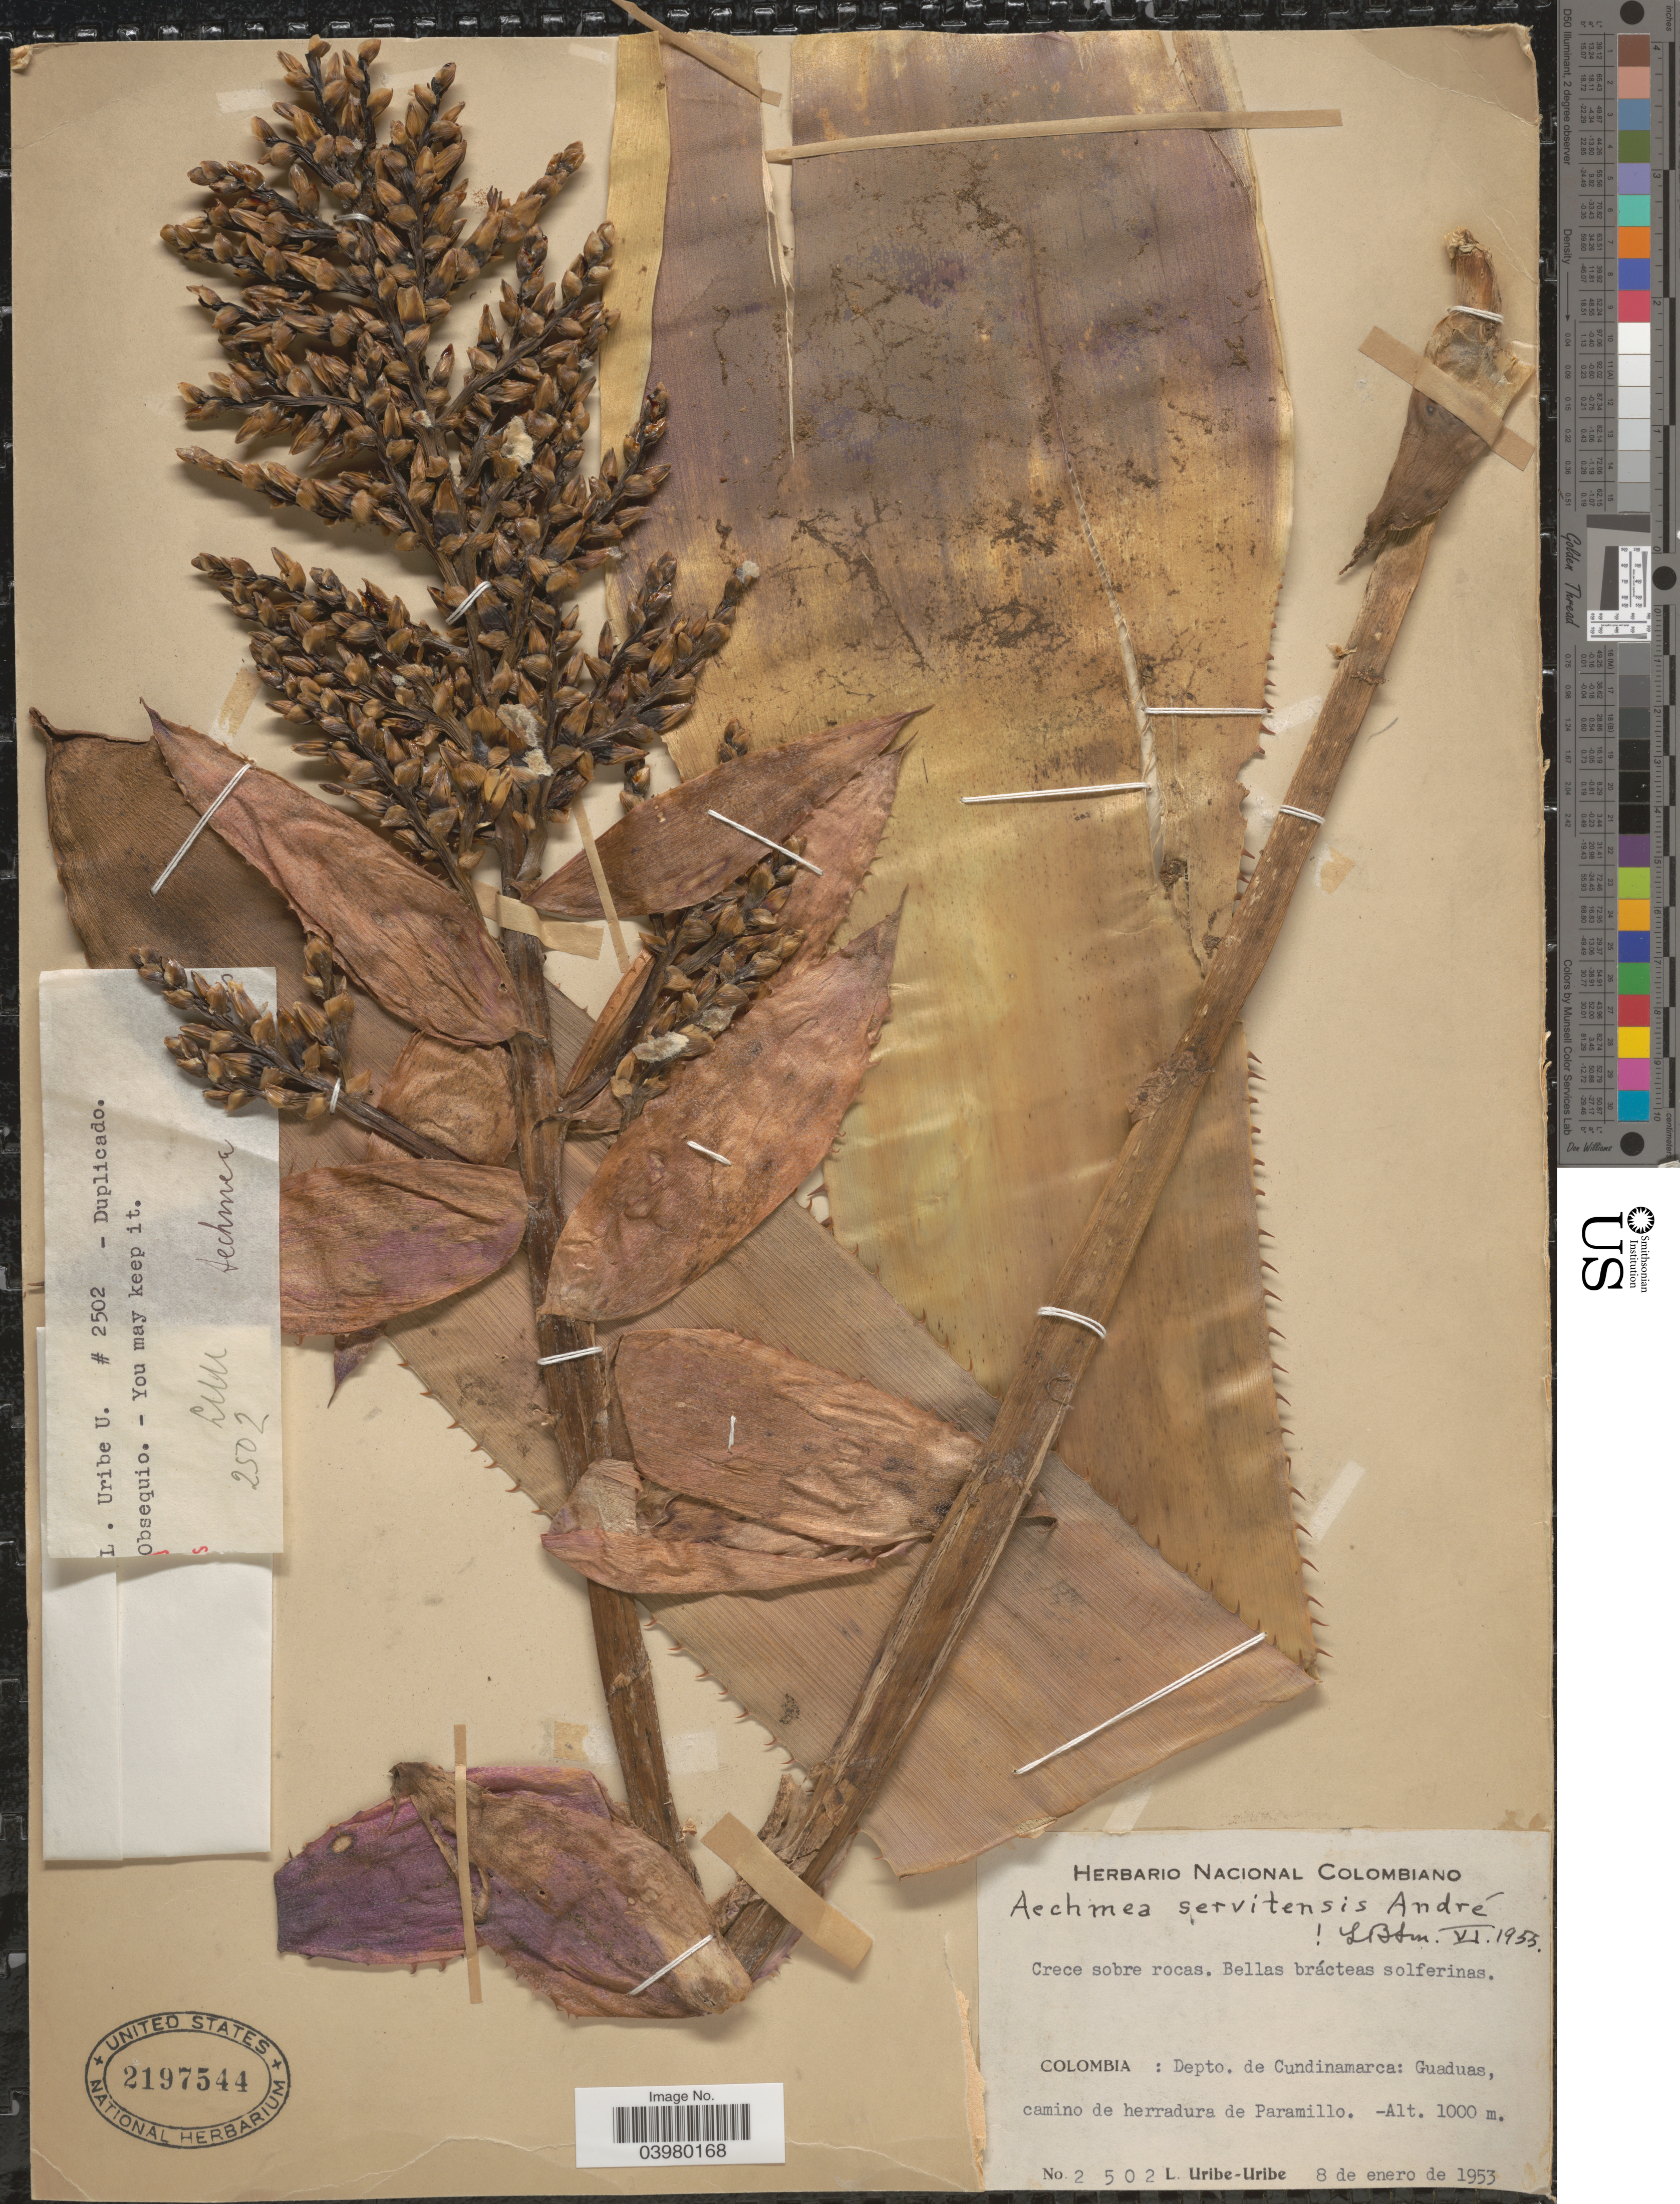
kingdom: Plantae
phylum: Tracheophyta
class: Liliopsida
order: Poales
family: Bromeliaceae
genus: Aechmea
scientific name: Aechmea servitensis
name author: André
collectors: U. Uribe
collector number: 2502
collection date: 1953-01-08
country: Colombia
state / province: Cundinamarca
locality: Depto. de Cundinamarca: Guaduas, camino de herradura de Paramillo.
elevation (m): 1000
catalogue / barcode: US 2197544